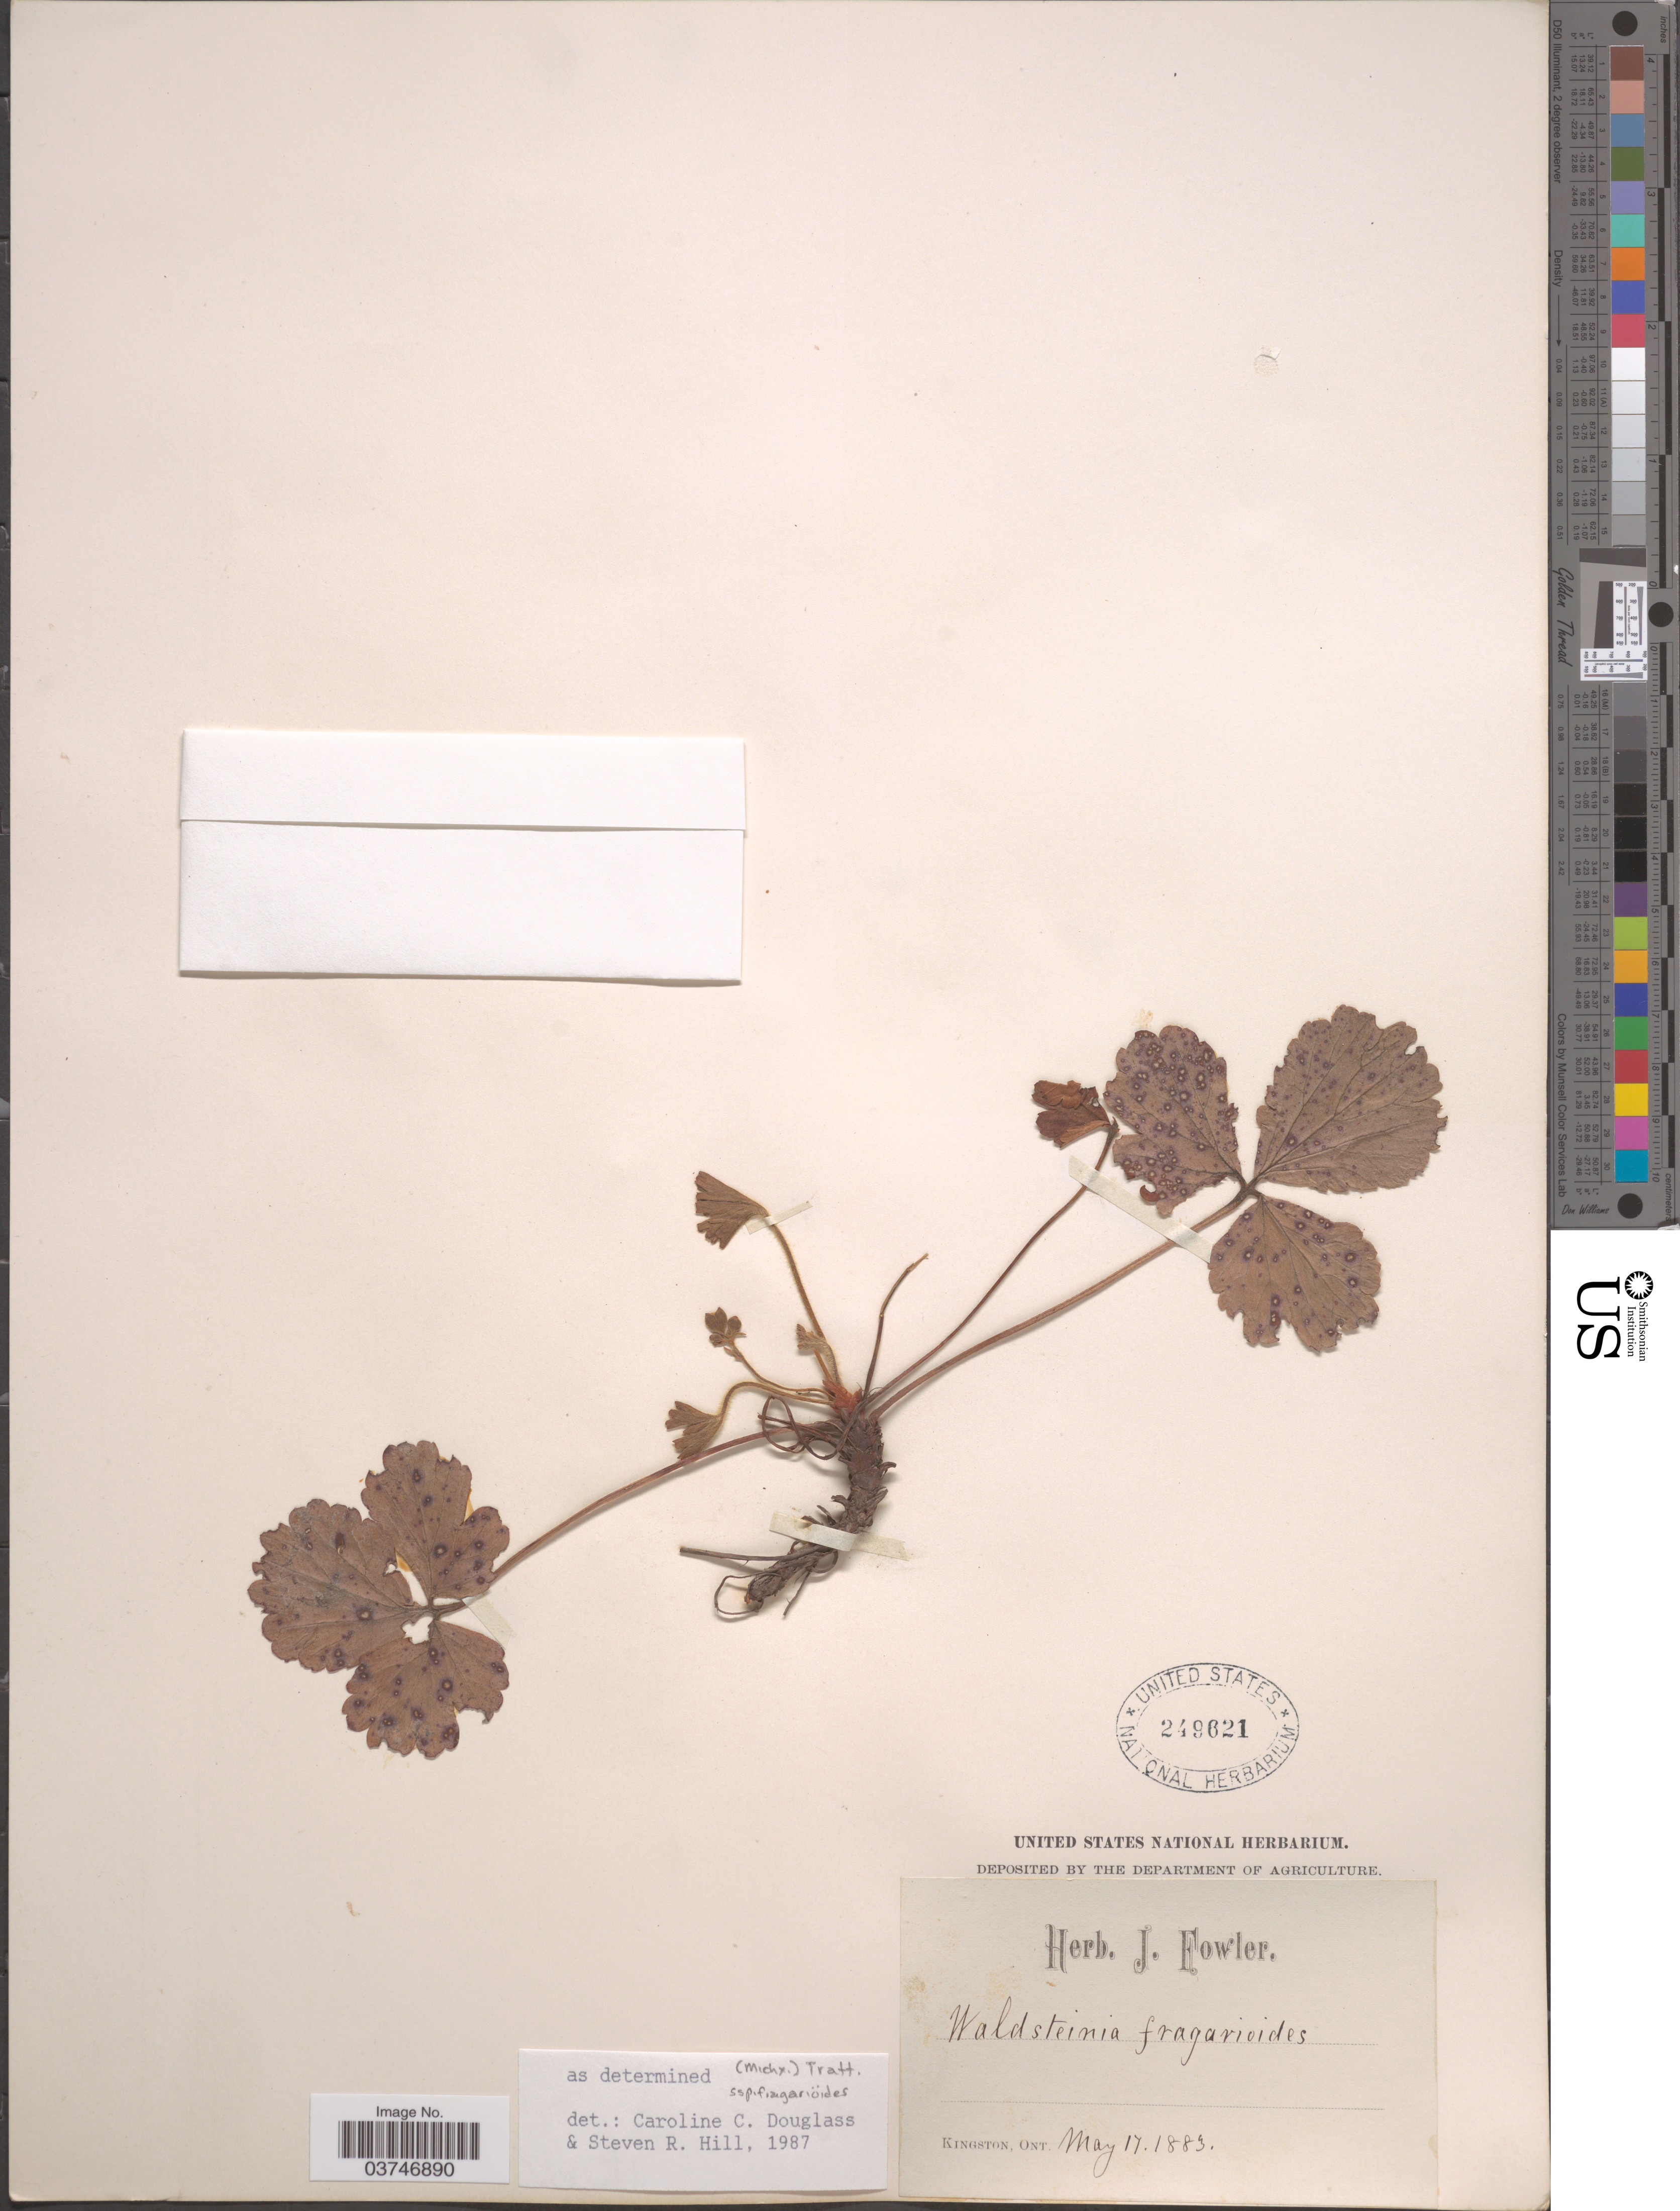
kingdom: Plantae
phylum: Tracheophyta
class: Magnoliopsida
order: Rosales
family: Rosaceae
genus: Waldsteinia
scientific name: Waldsteinia fragarioides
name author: (Michx.) Tratt.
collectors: ex herb. J. Fowler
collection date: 1883-05-17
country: Canada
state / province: Ontario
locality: Kingston.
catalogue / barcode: US 249621